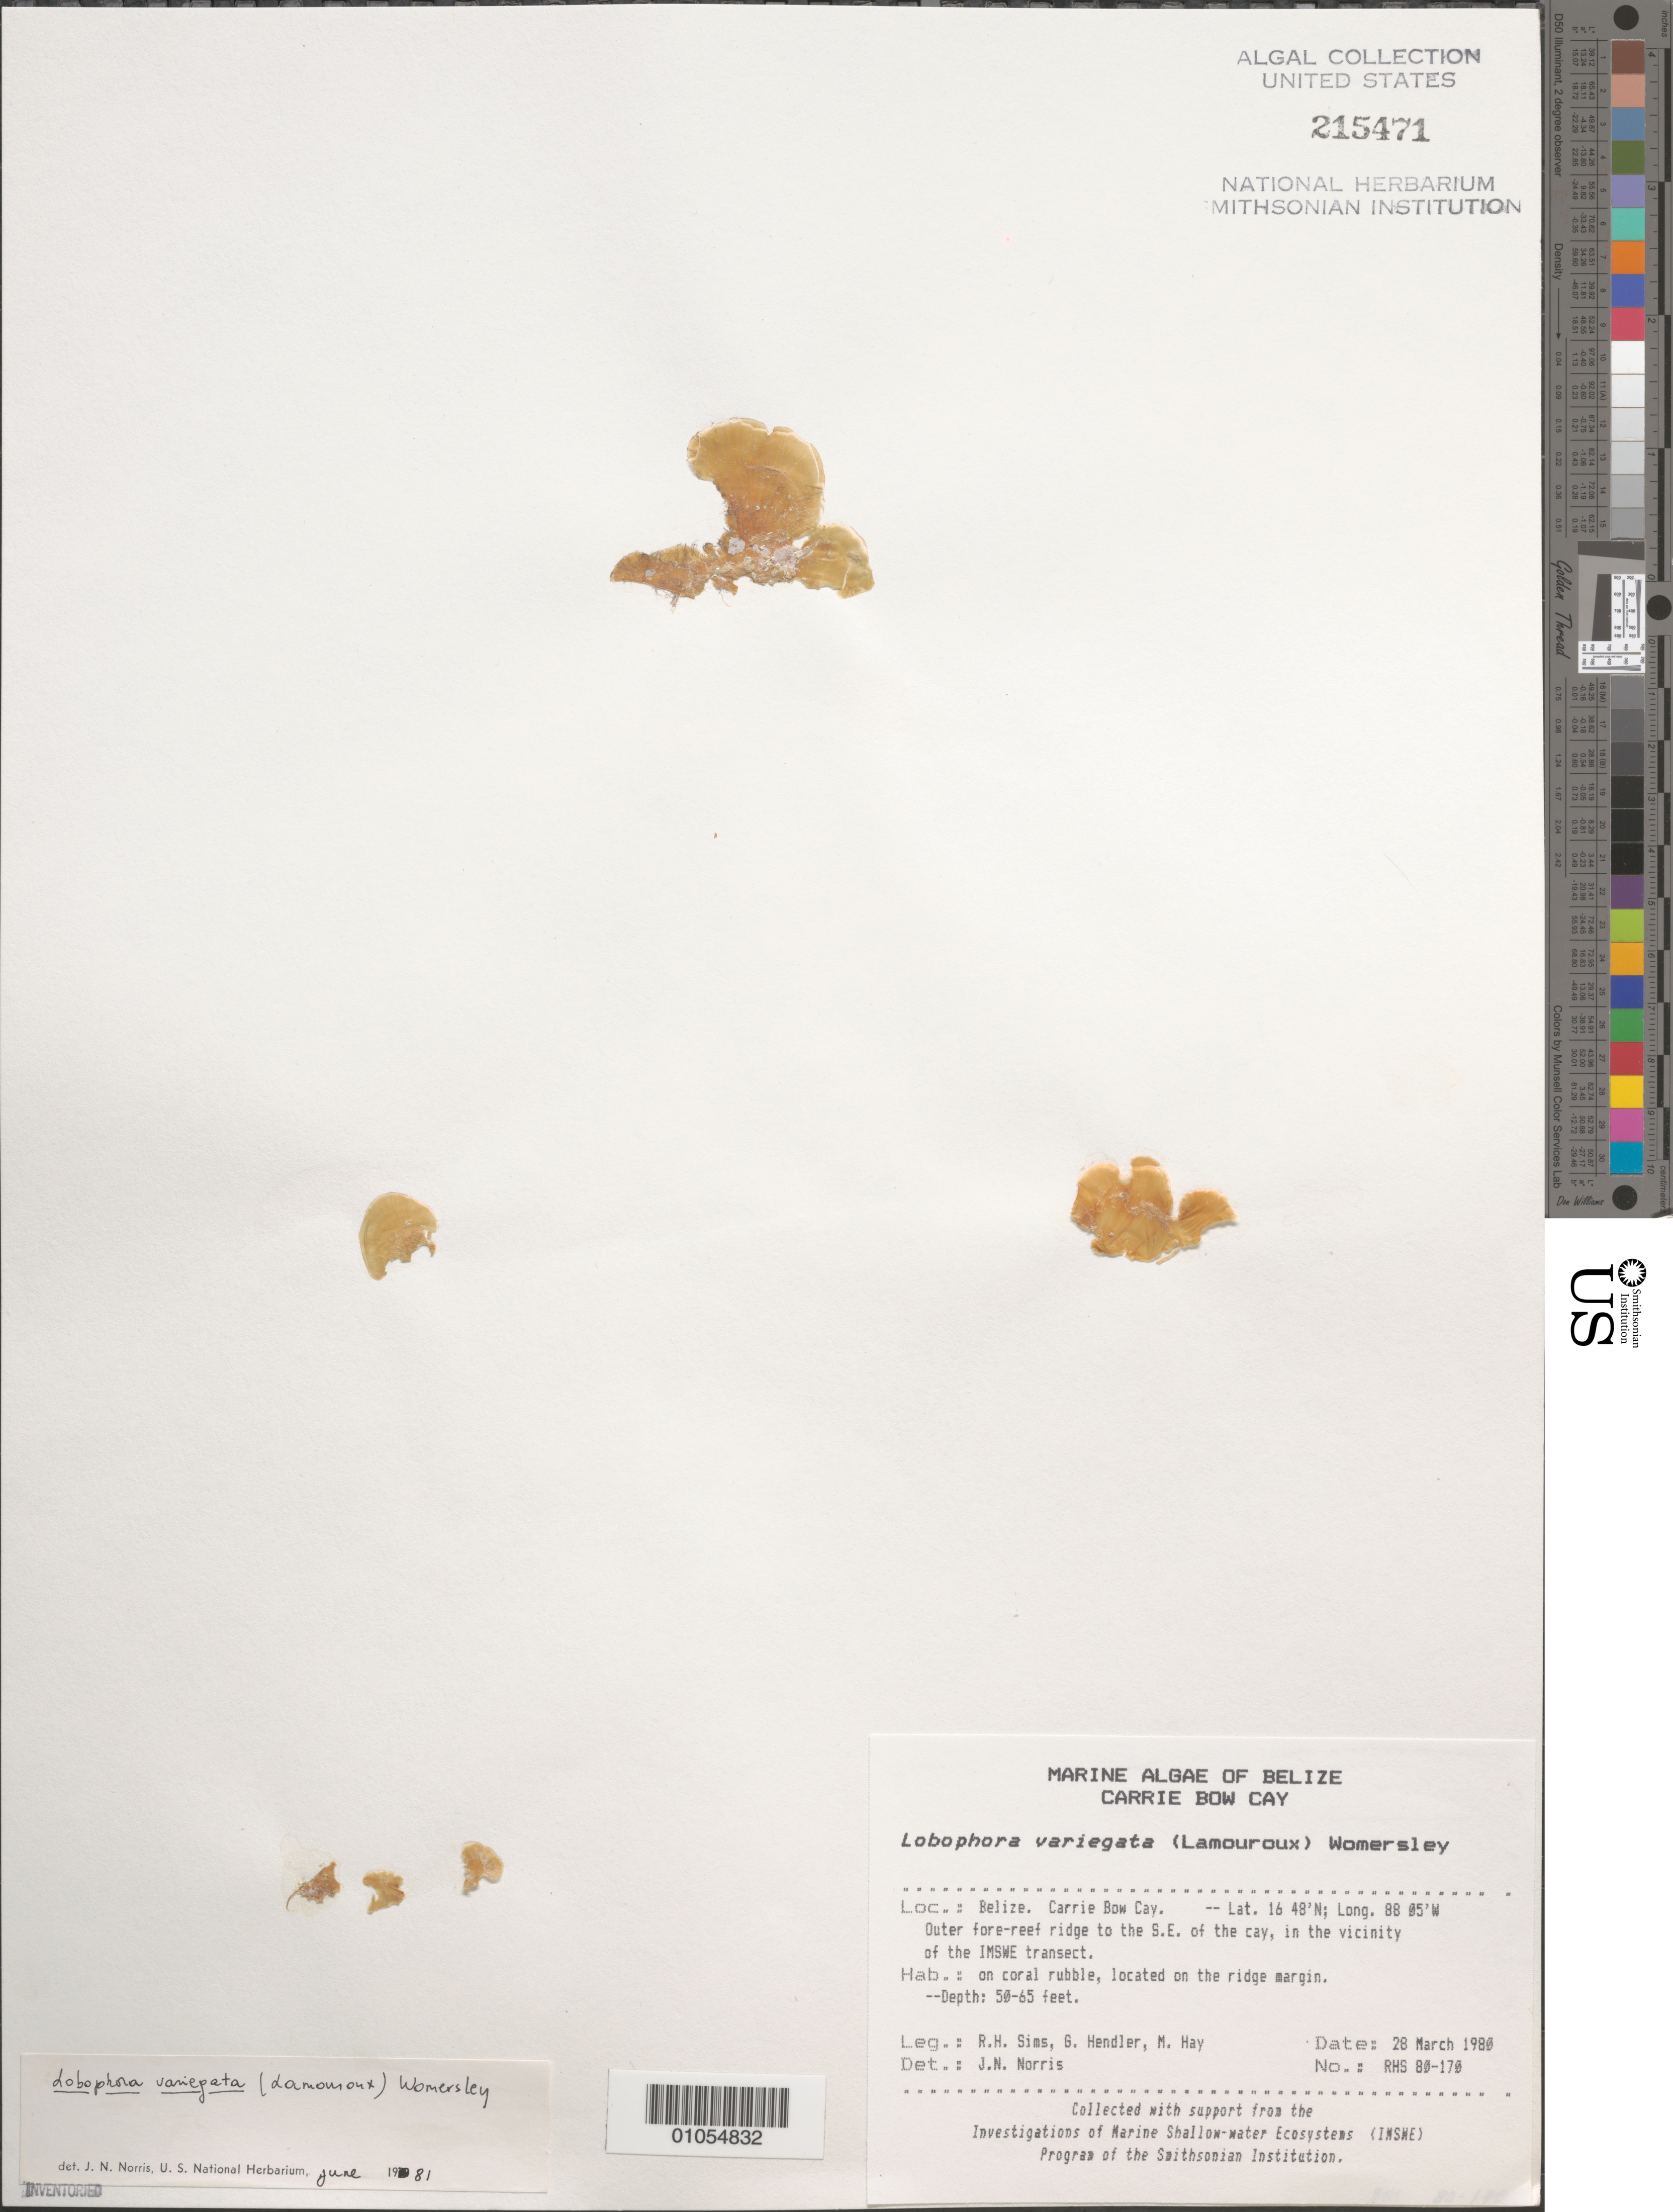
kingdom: Chromista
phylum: Ochrophyta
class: Phaeophyceae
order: Dictyotales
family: Dictyotaceae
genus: Lobophora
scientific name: Lobophora variegata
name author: (J.V.Lamouroux) Womersley & E.C. Oliveira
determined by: Norris, James N.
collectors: R. H. Sims, G. Hendler & M. E. Hay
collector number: RHS 80-170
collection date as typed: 28 Mar 1980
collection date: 1980-03-28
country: Belize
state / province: Stann Creek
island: Carrie Bow Cay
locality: Outer fore-reef ridge to southeast of Carrie Bow Cay, in the vicxinity of the IMSWE transect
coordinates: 16 48'N, 88 05'W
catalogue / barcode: US 215471